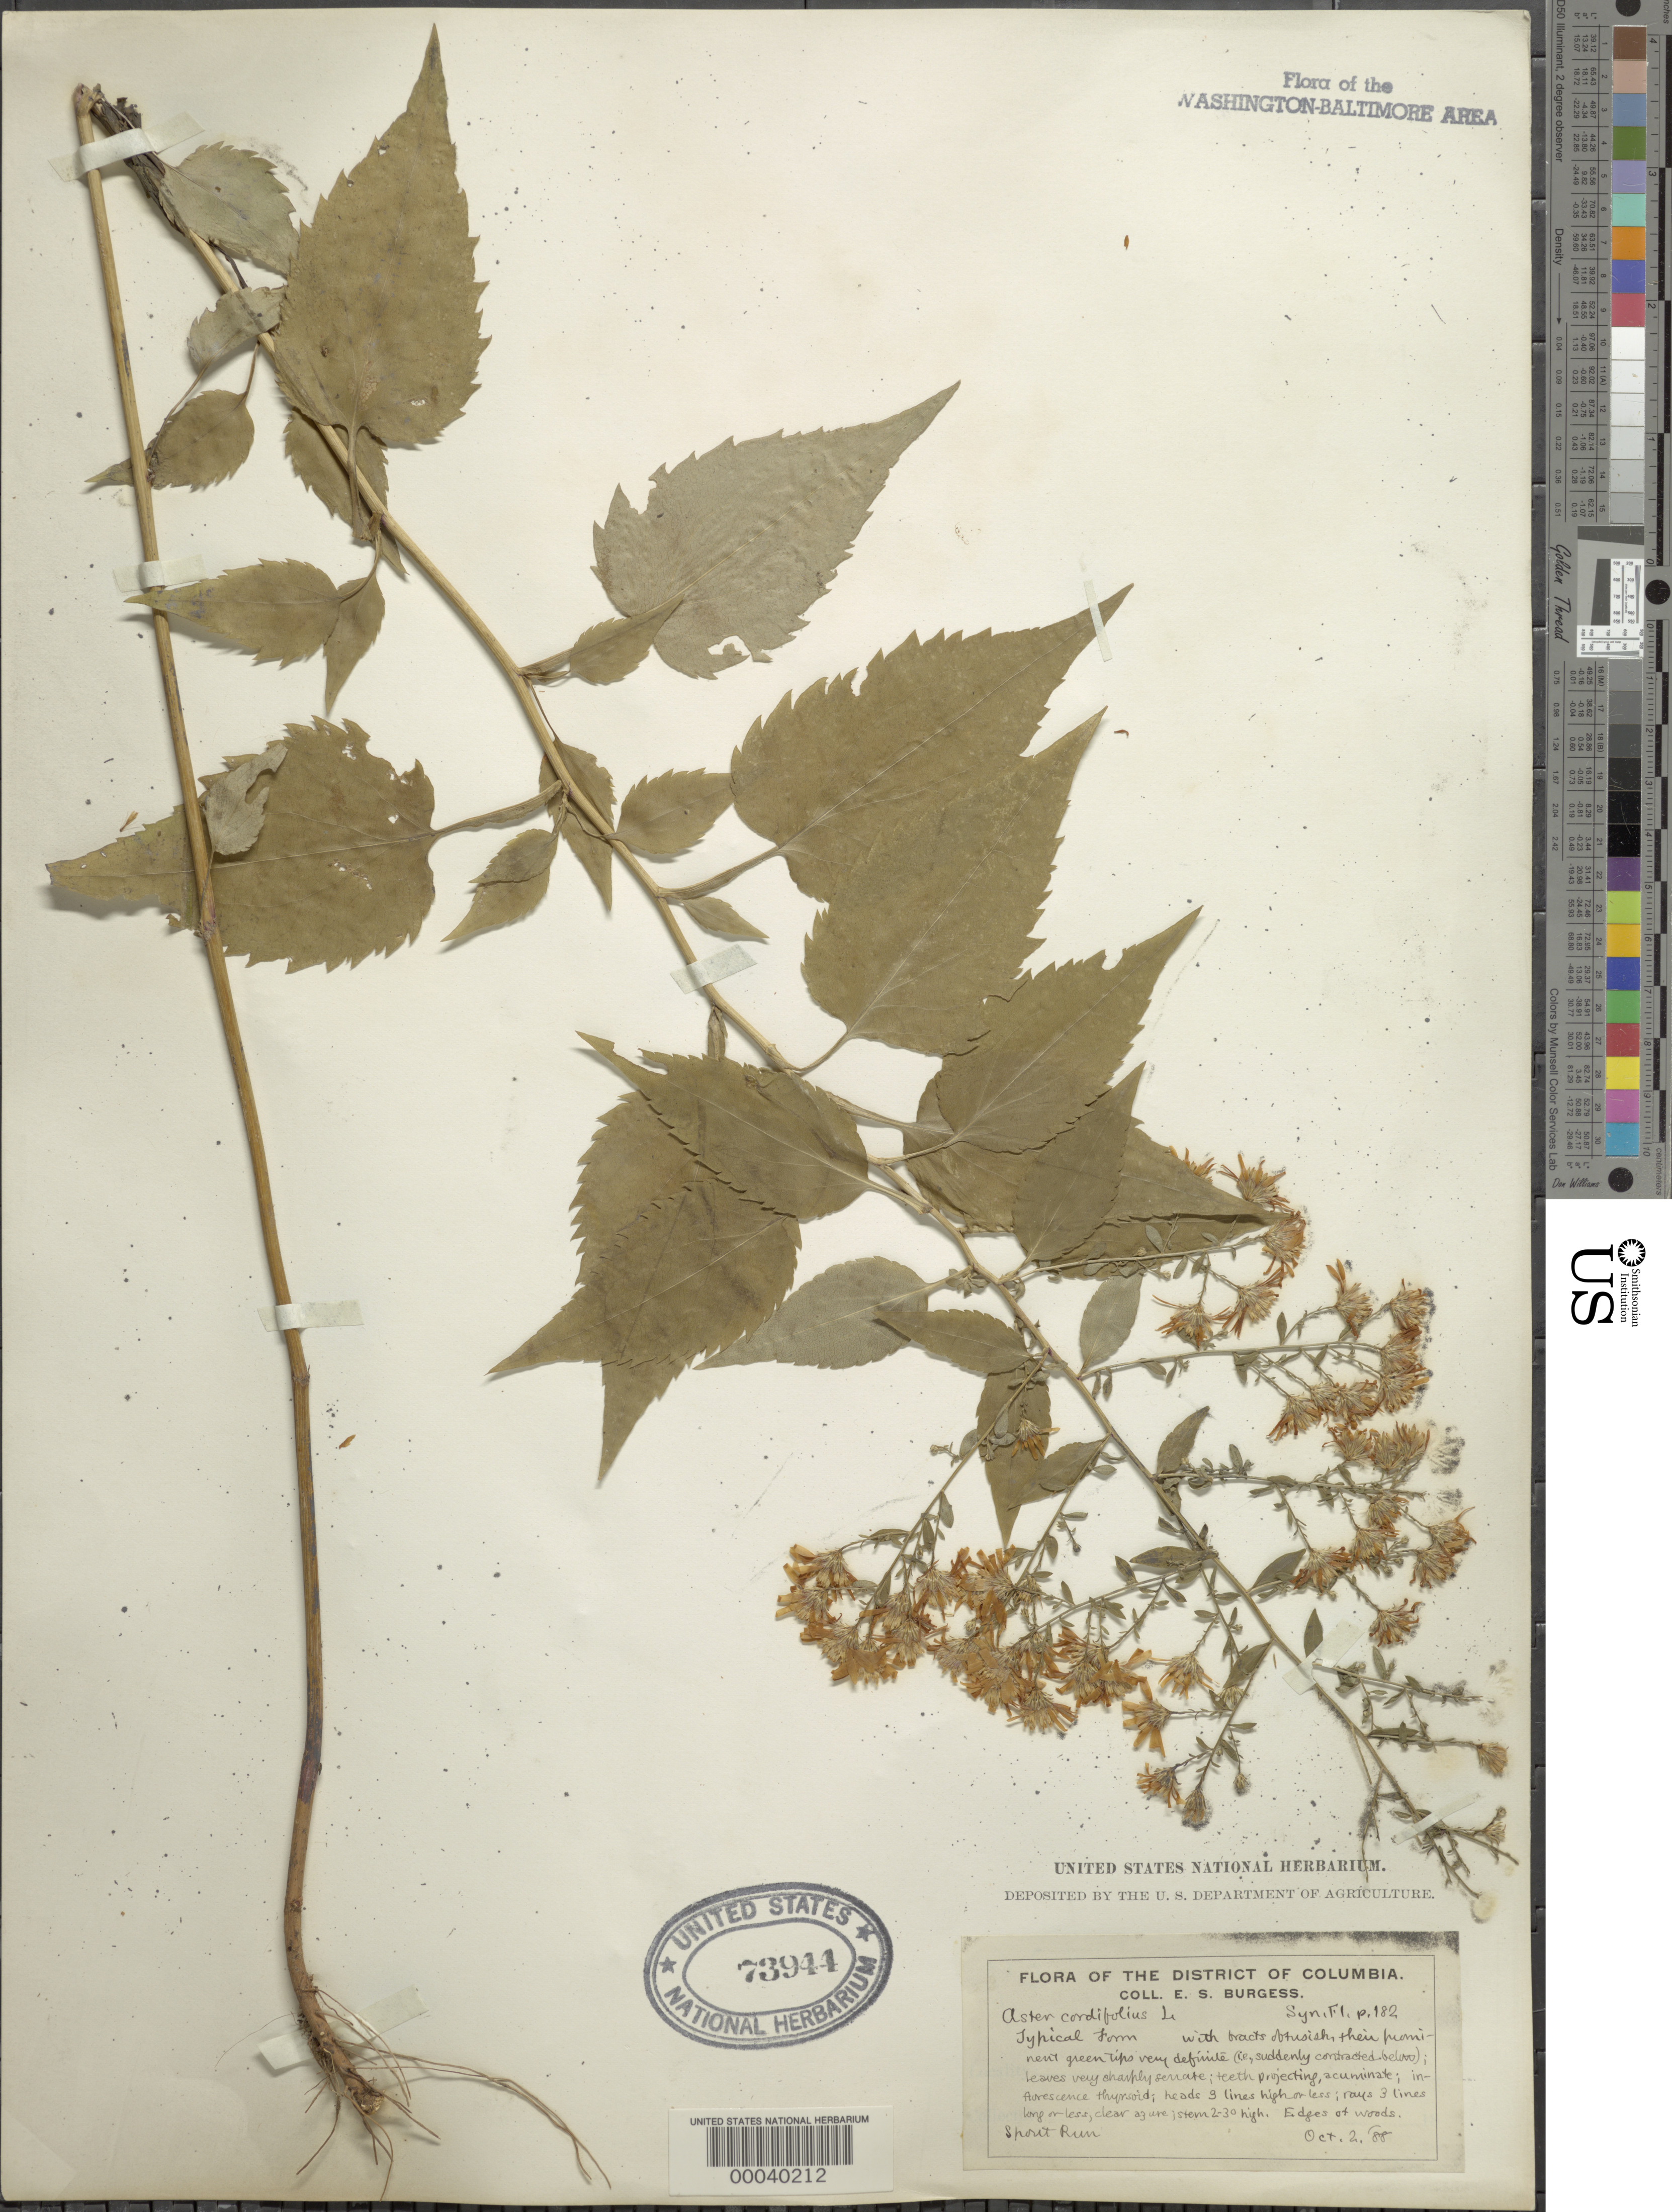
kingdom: Plantae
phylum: Tracheophyta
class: Magnoliopsida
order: Asterales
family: Asteraceae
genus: Symphyotrichum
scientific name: Symphyotrichum cordifolium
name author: (L.) G.L. Nesom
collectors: E. Burgess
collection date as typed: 02 Oct 1888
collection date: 1888-10-02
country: United States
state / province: Virginia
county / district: Fairfax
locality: Spout Run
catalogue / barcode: US 73944